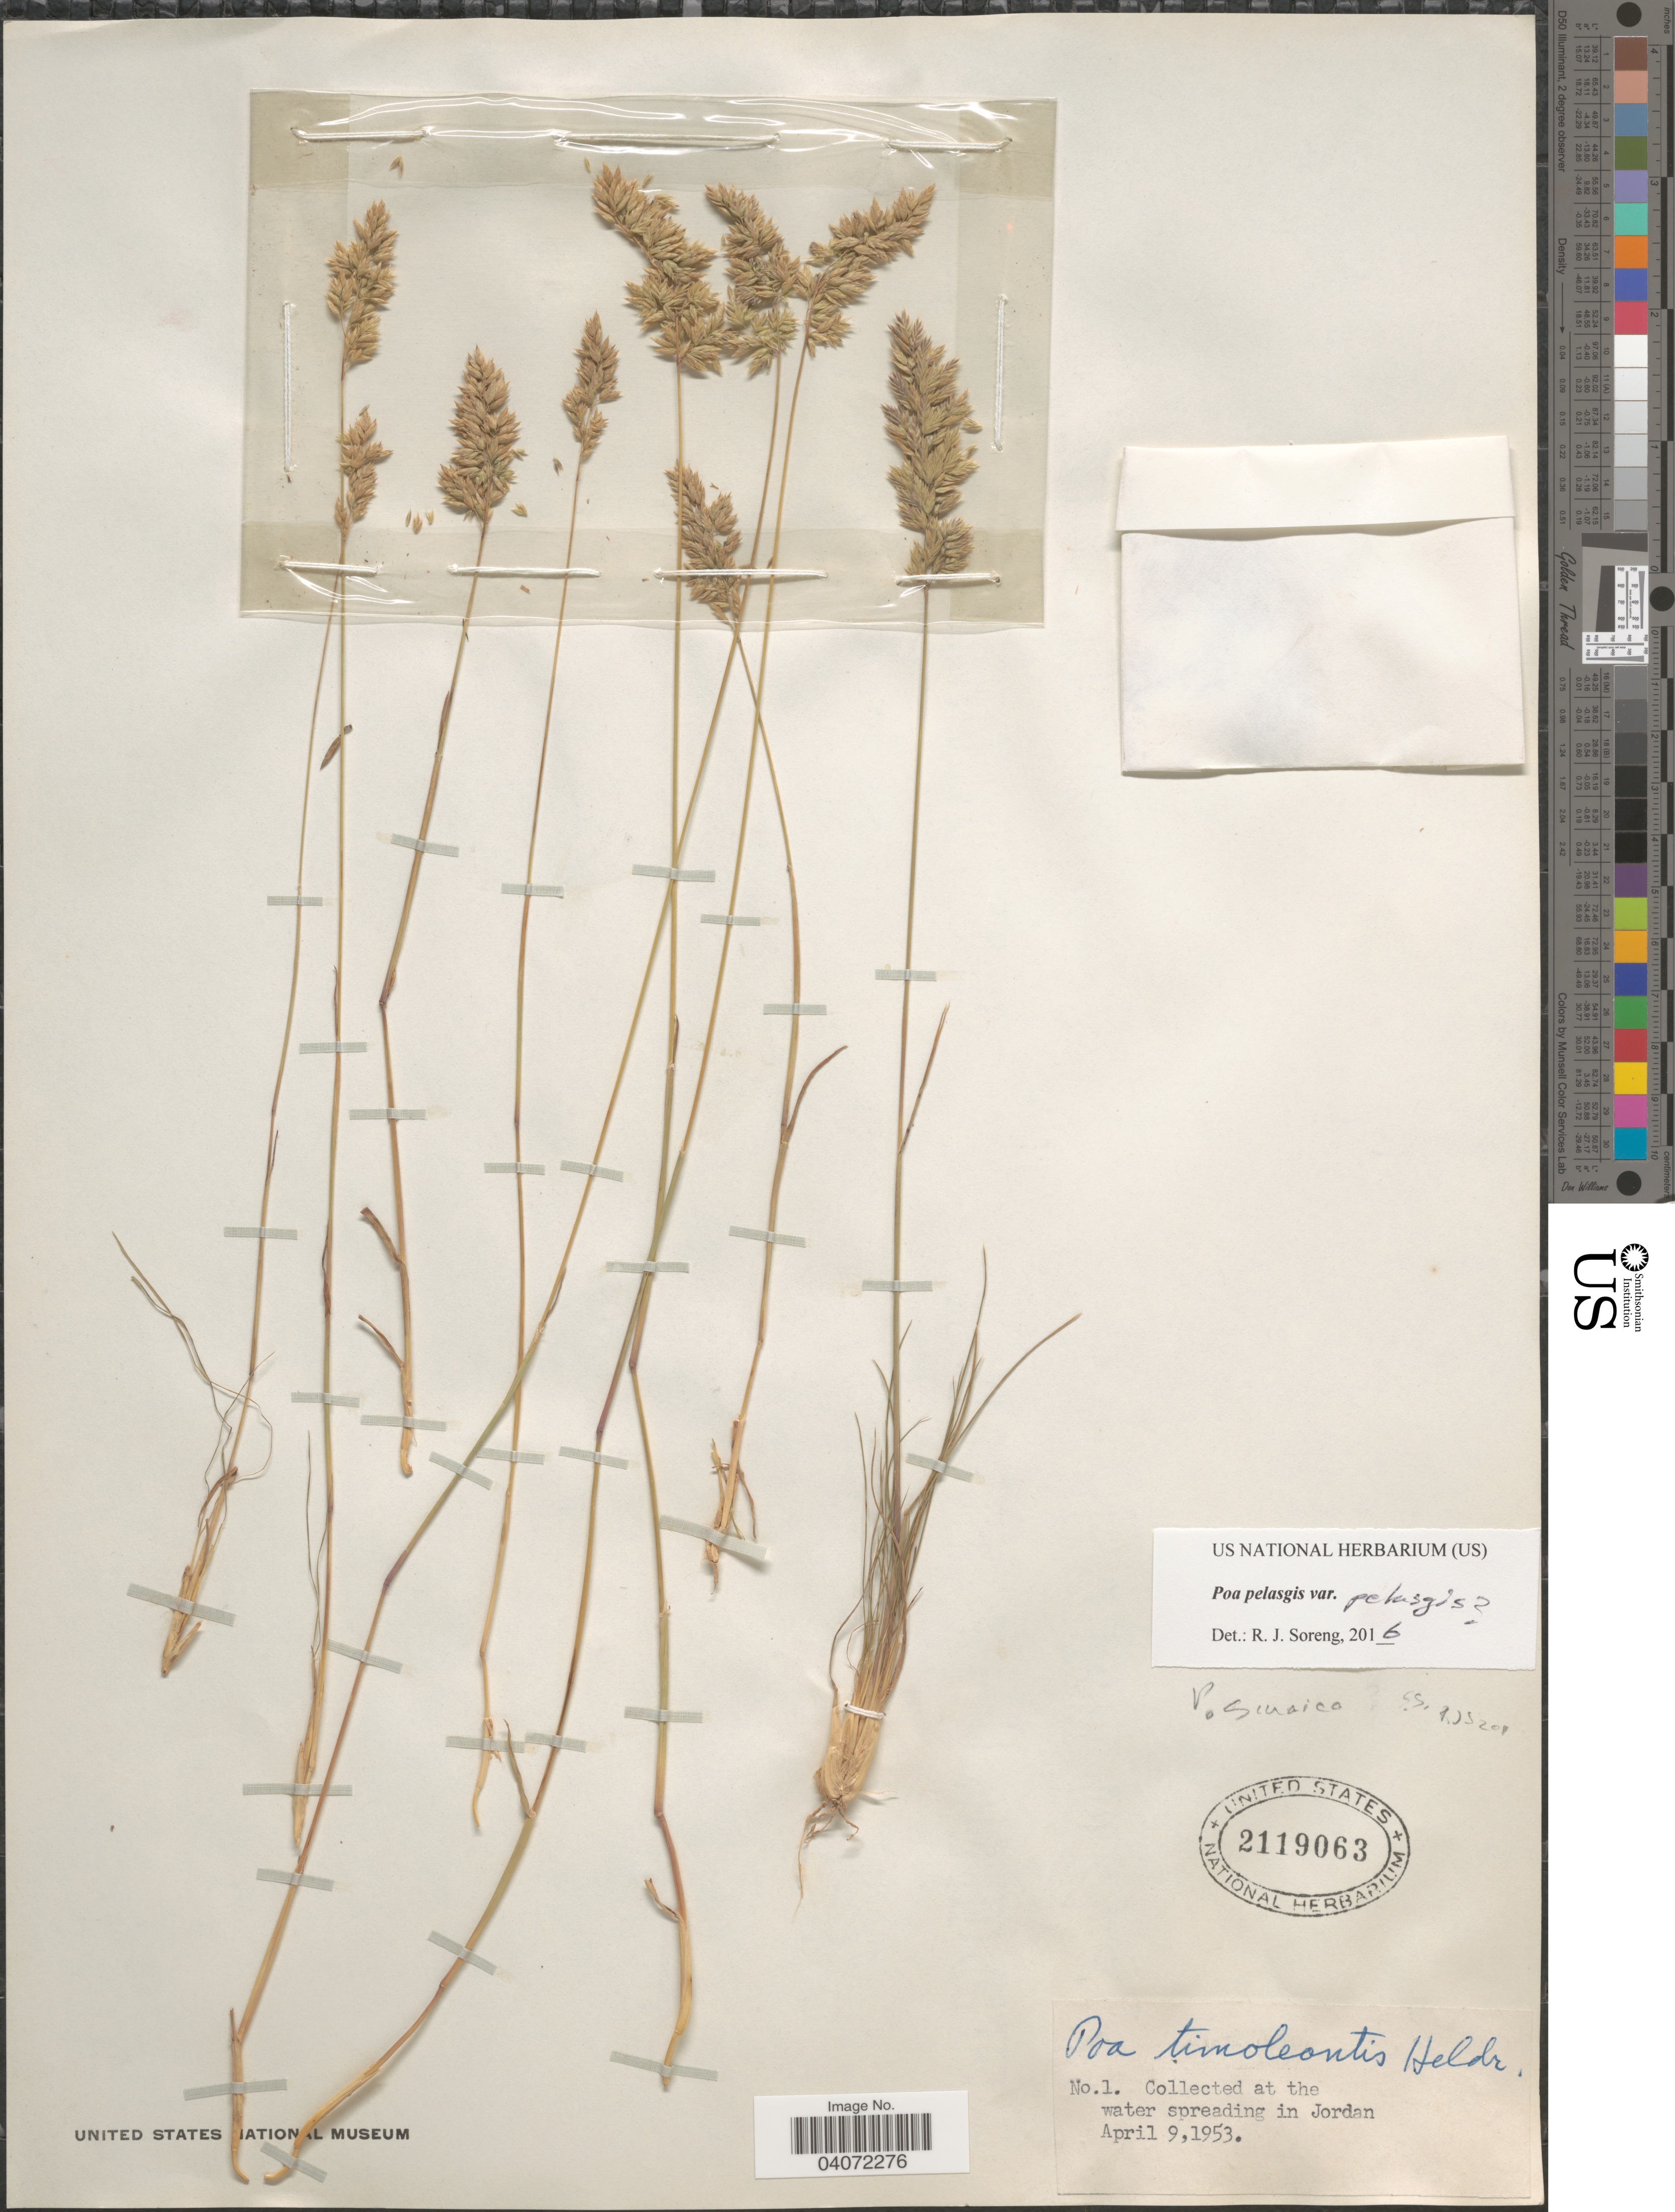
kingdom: Plantae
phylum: Tracheophyta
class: Liliopsida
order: Poales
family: Poaceae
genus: Poa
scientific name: Poa iconia var. pelasgis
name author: (H. Scholz) Soreng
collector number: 1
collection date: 1953-04-09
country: Jordan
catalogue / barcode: US 2119063